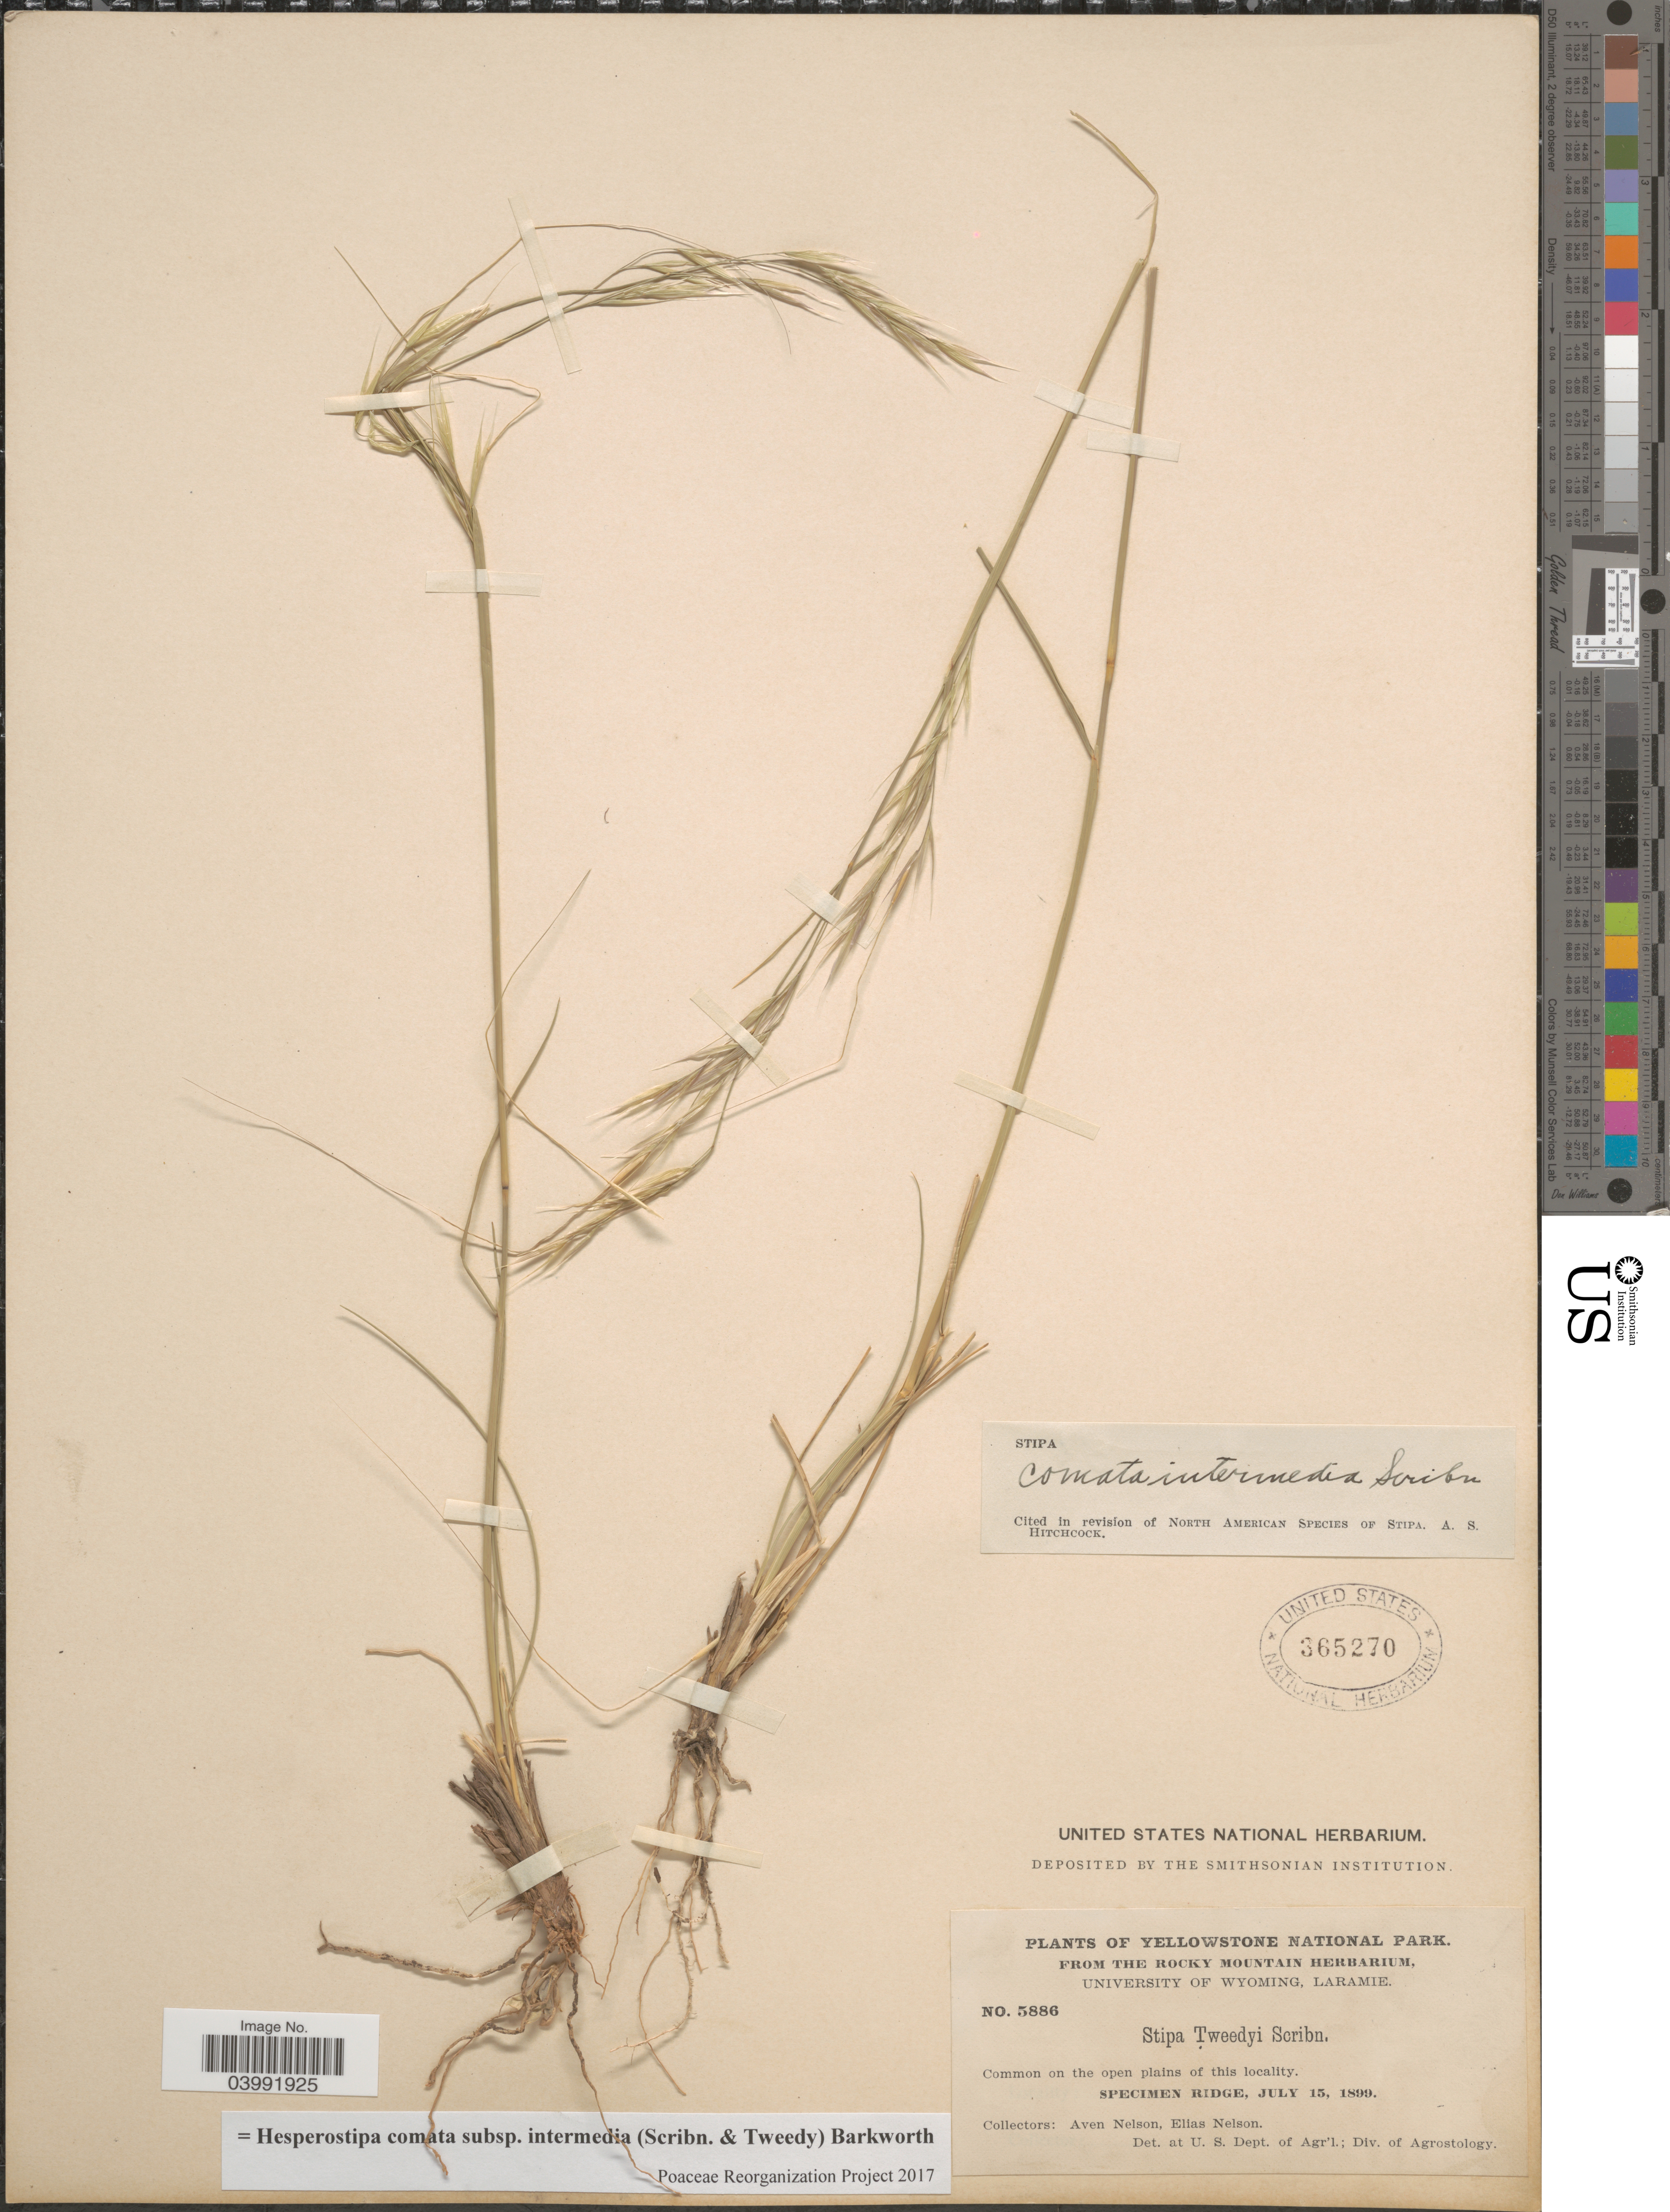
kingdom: Plantae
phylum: Tracheophyta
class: Liliopsida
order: Poales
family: Poaceae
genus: Hesperostipa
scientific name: Hesperostipa comata subsp. intermedia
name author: (Scribn. & Tweedy) Barkworth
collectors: A. Nelson & E. Nelson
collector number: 5886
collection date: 1899-07-15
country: United States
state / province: Wyoming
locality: Yellowstone National Park. On the open plains of this locality. Specimen Ridge.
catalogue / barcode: US 365270